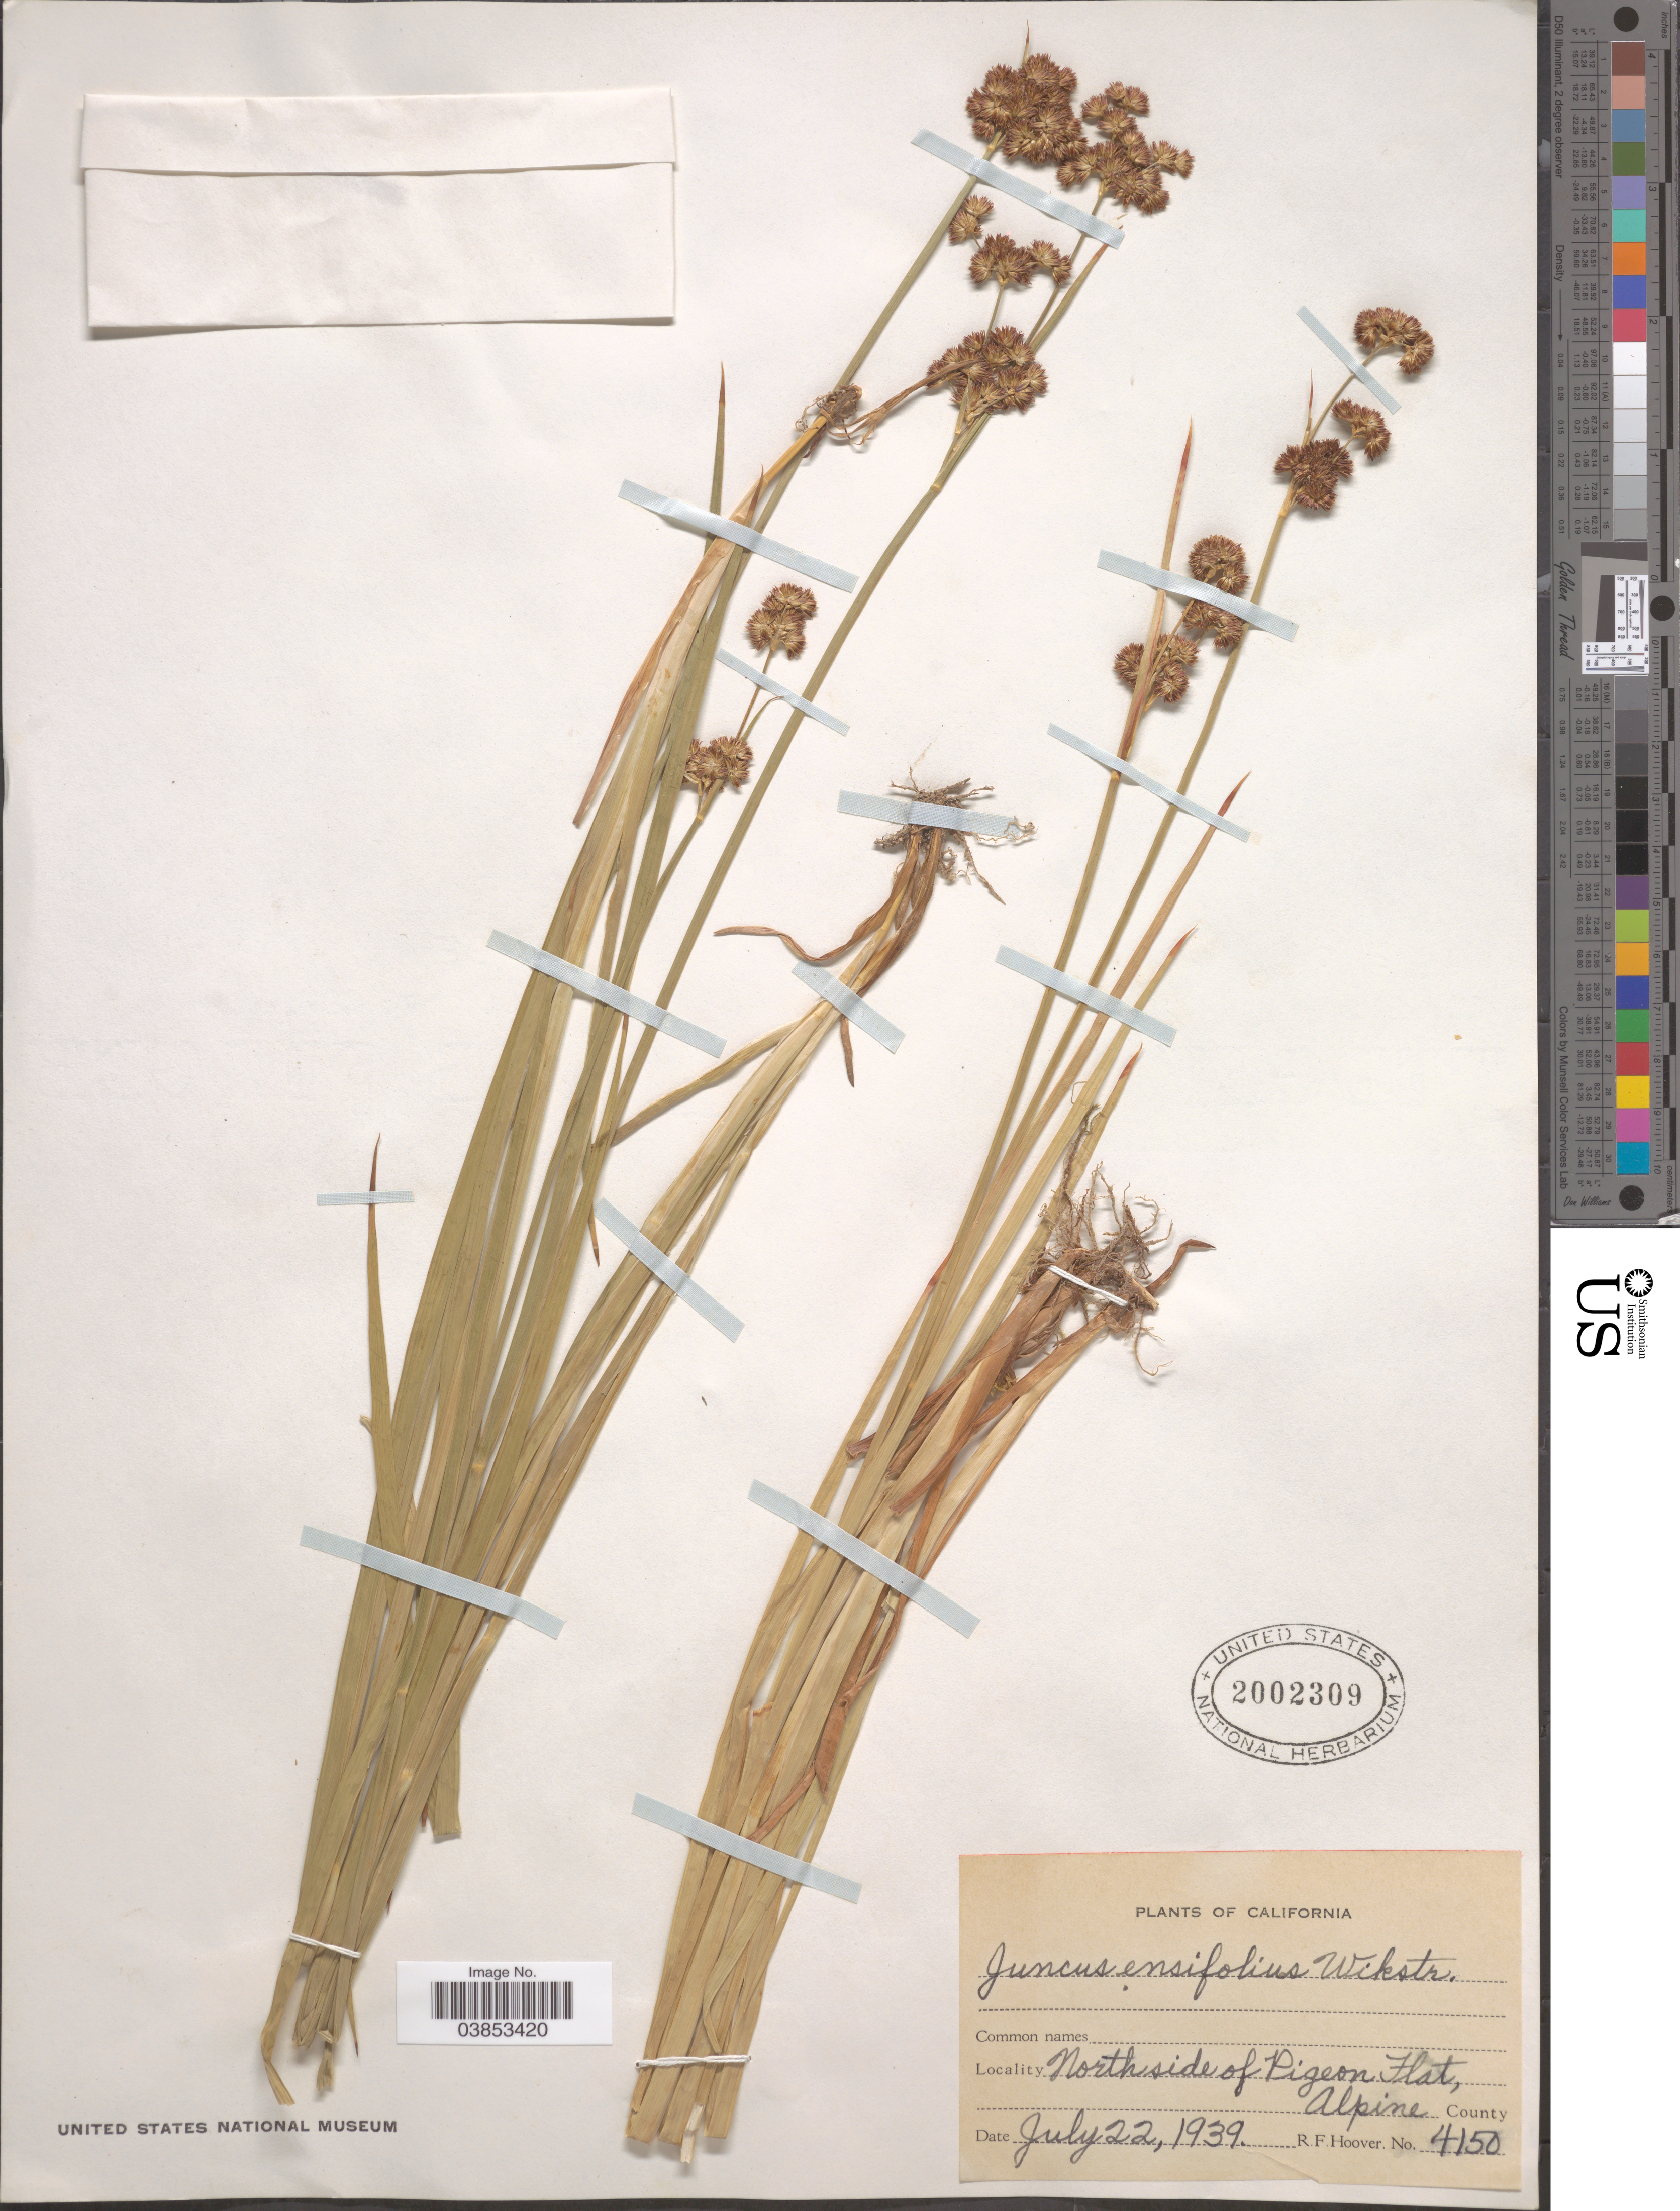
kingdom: Plantae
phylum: Tracheophyta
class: Liliopsida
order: Poales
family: Juncaceae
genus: Juncus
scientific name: Juncus ensifolius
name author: Wikstr.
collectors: R. F. Hoover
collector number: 4150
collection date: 1939-07-22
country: United States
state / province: California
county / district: Alpine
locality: North side of Pigeon Flat, Alpine County.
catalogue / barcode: US 2002309